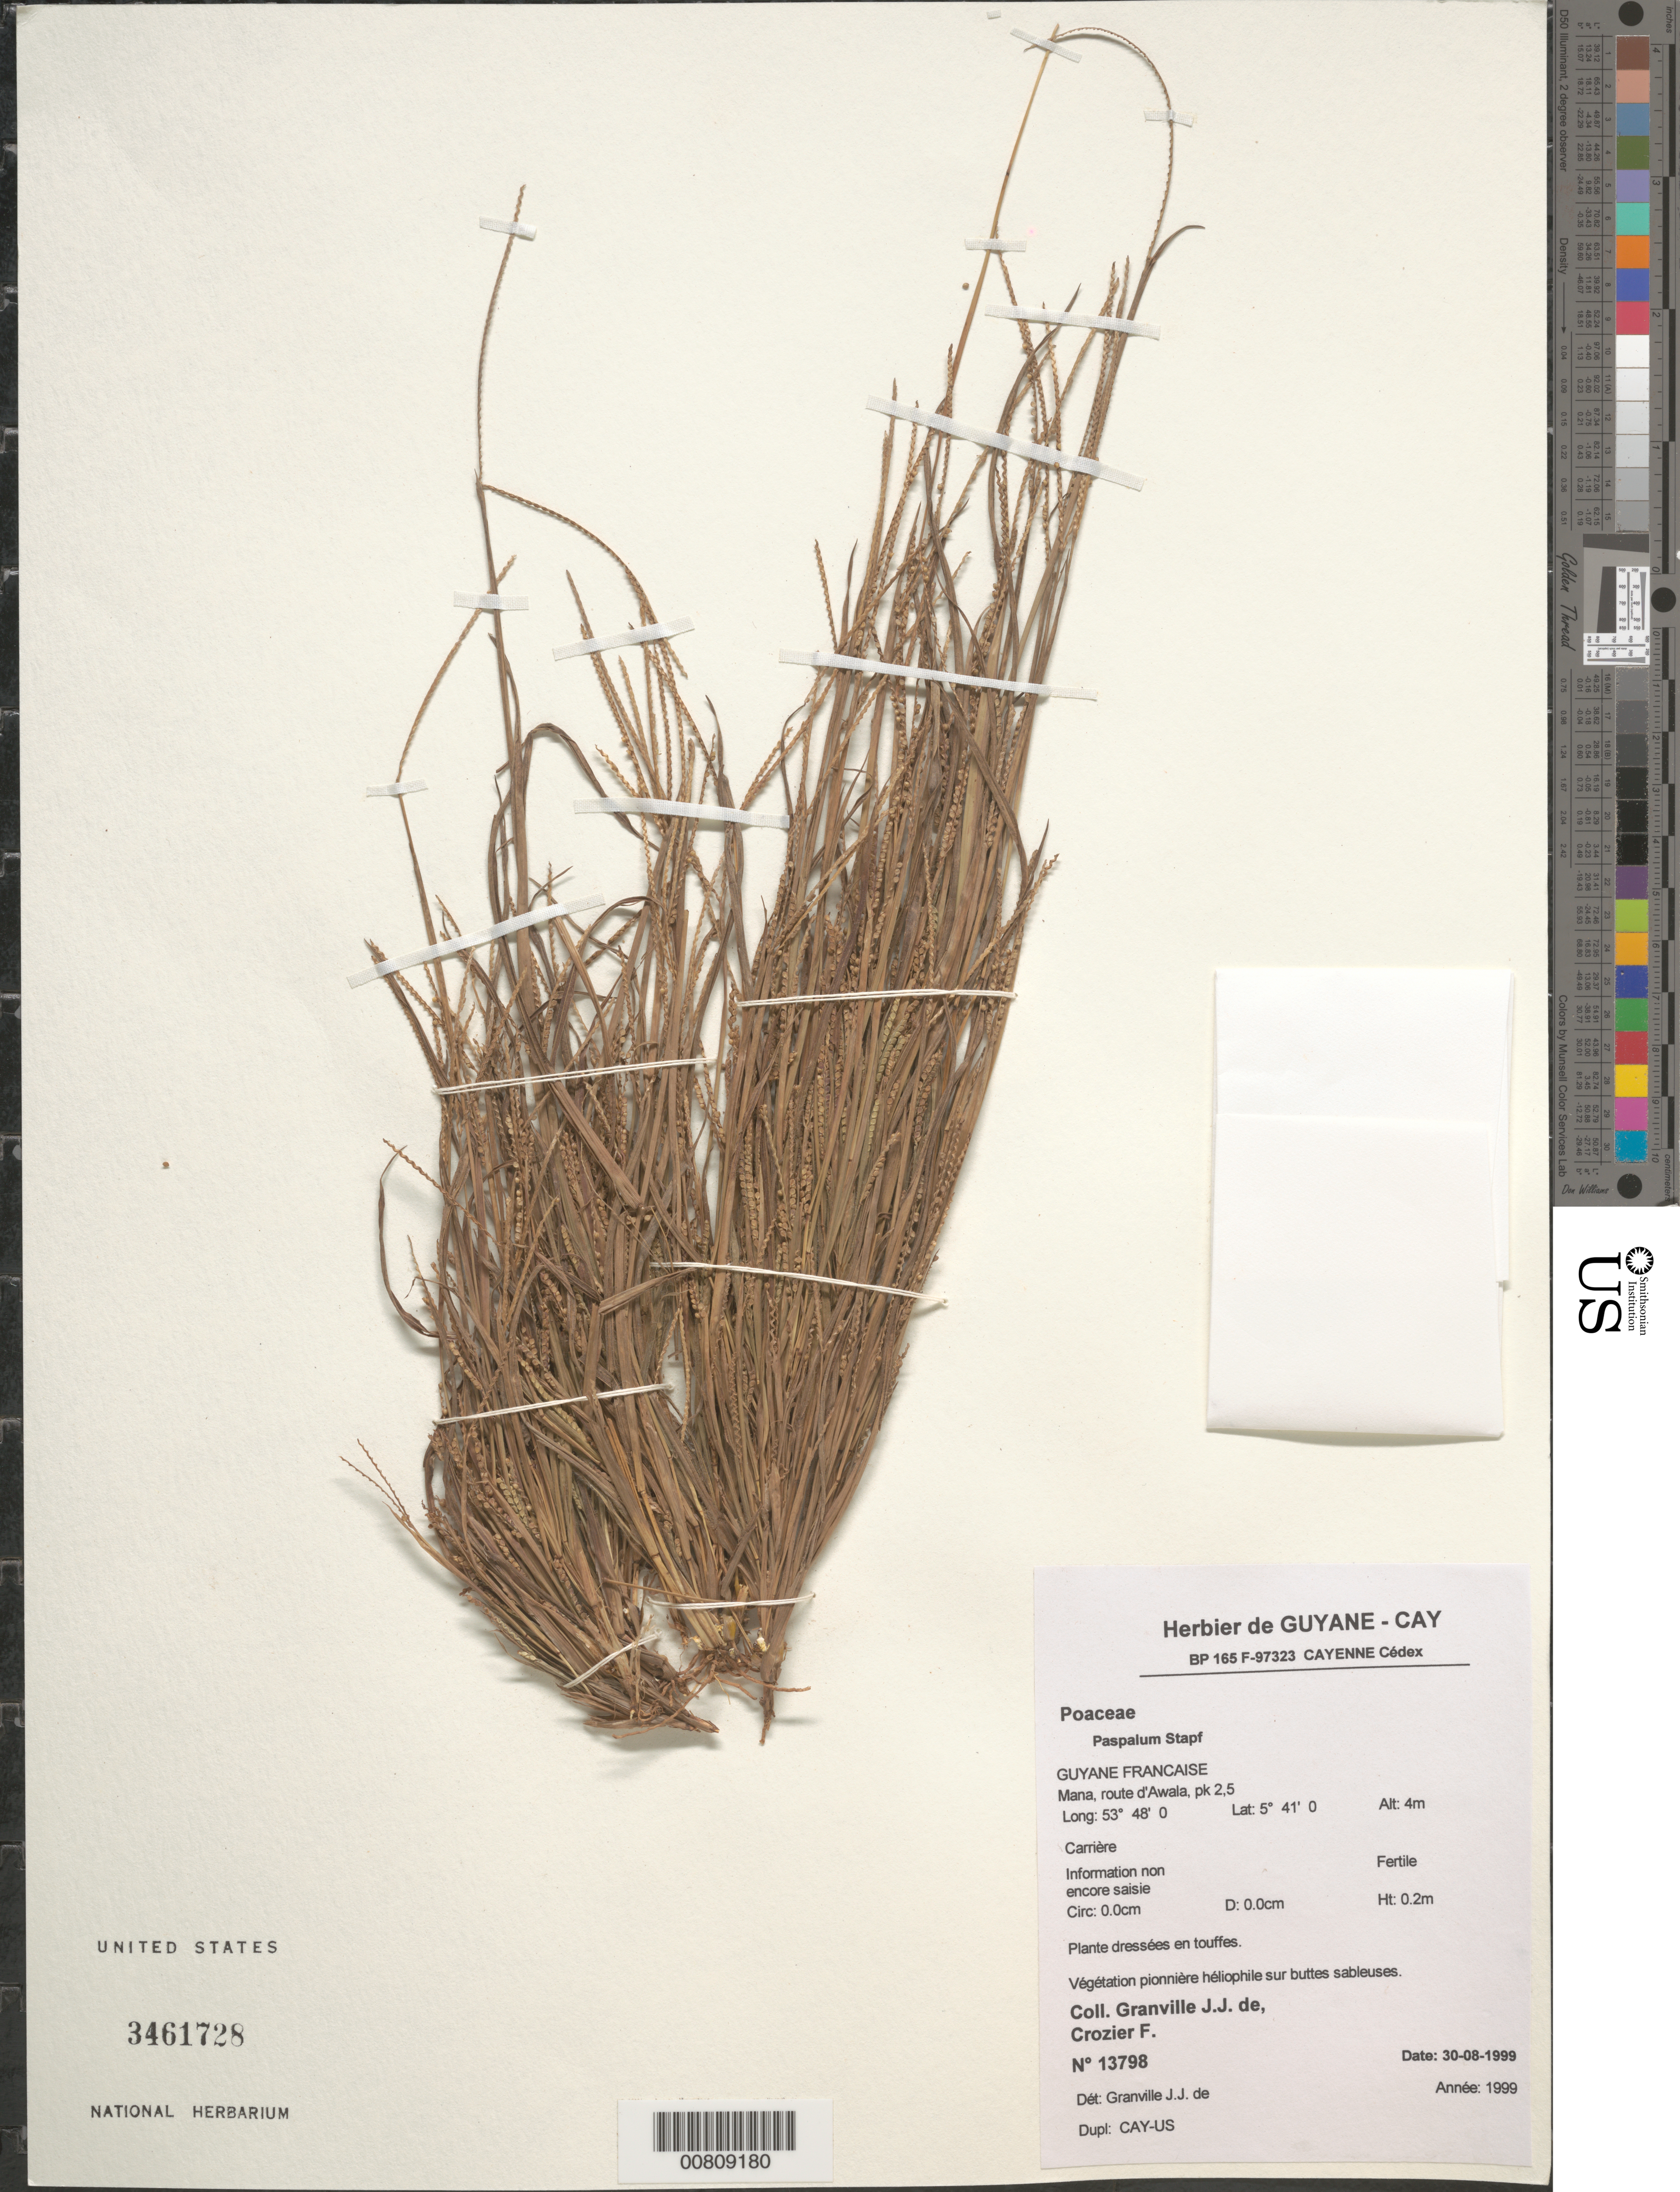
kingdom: Plantae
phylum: Tracheophyta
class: Liliopsida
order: Poales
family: Poaceae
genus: Paspalum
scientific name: Paspalum sp.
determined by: Granville, J. J. de, (CAY), Institut de Recherche pour le Developpement (IRD) (FRENCH GUIANA)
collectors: J.-J. de Granville & F. Crozier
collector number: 13798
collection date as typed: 30-Aug-99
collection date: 1999-08-30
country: French Guiana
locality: Mana, route d'Awala, pk 2.5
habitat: Vegetation pionniere helophile sur buttes sableuses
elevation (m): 4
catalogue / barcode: US 3461728